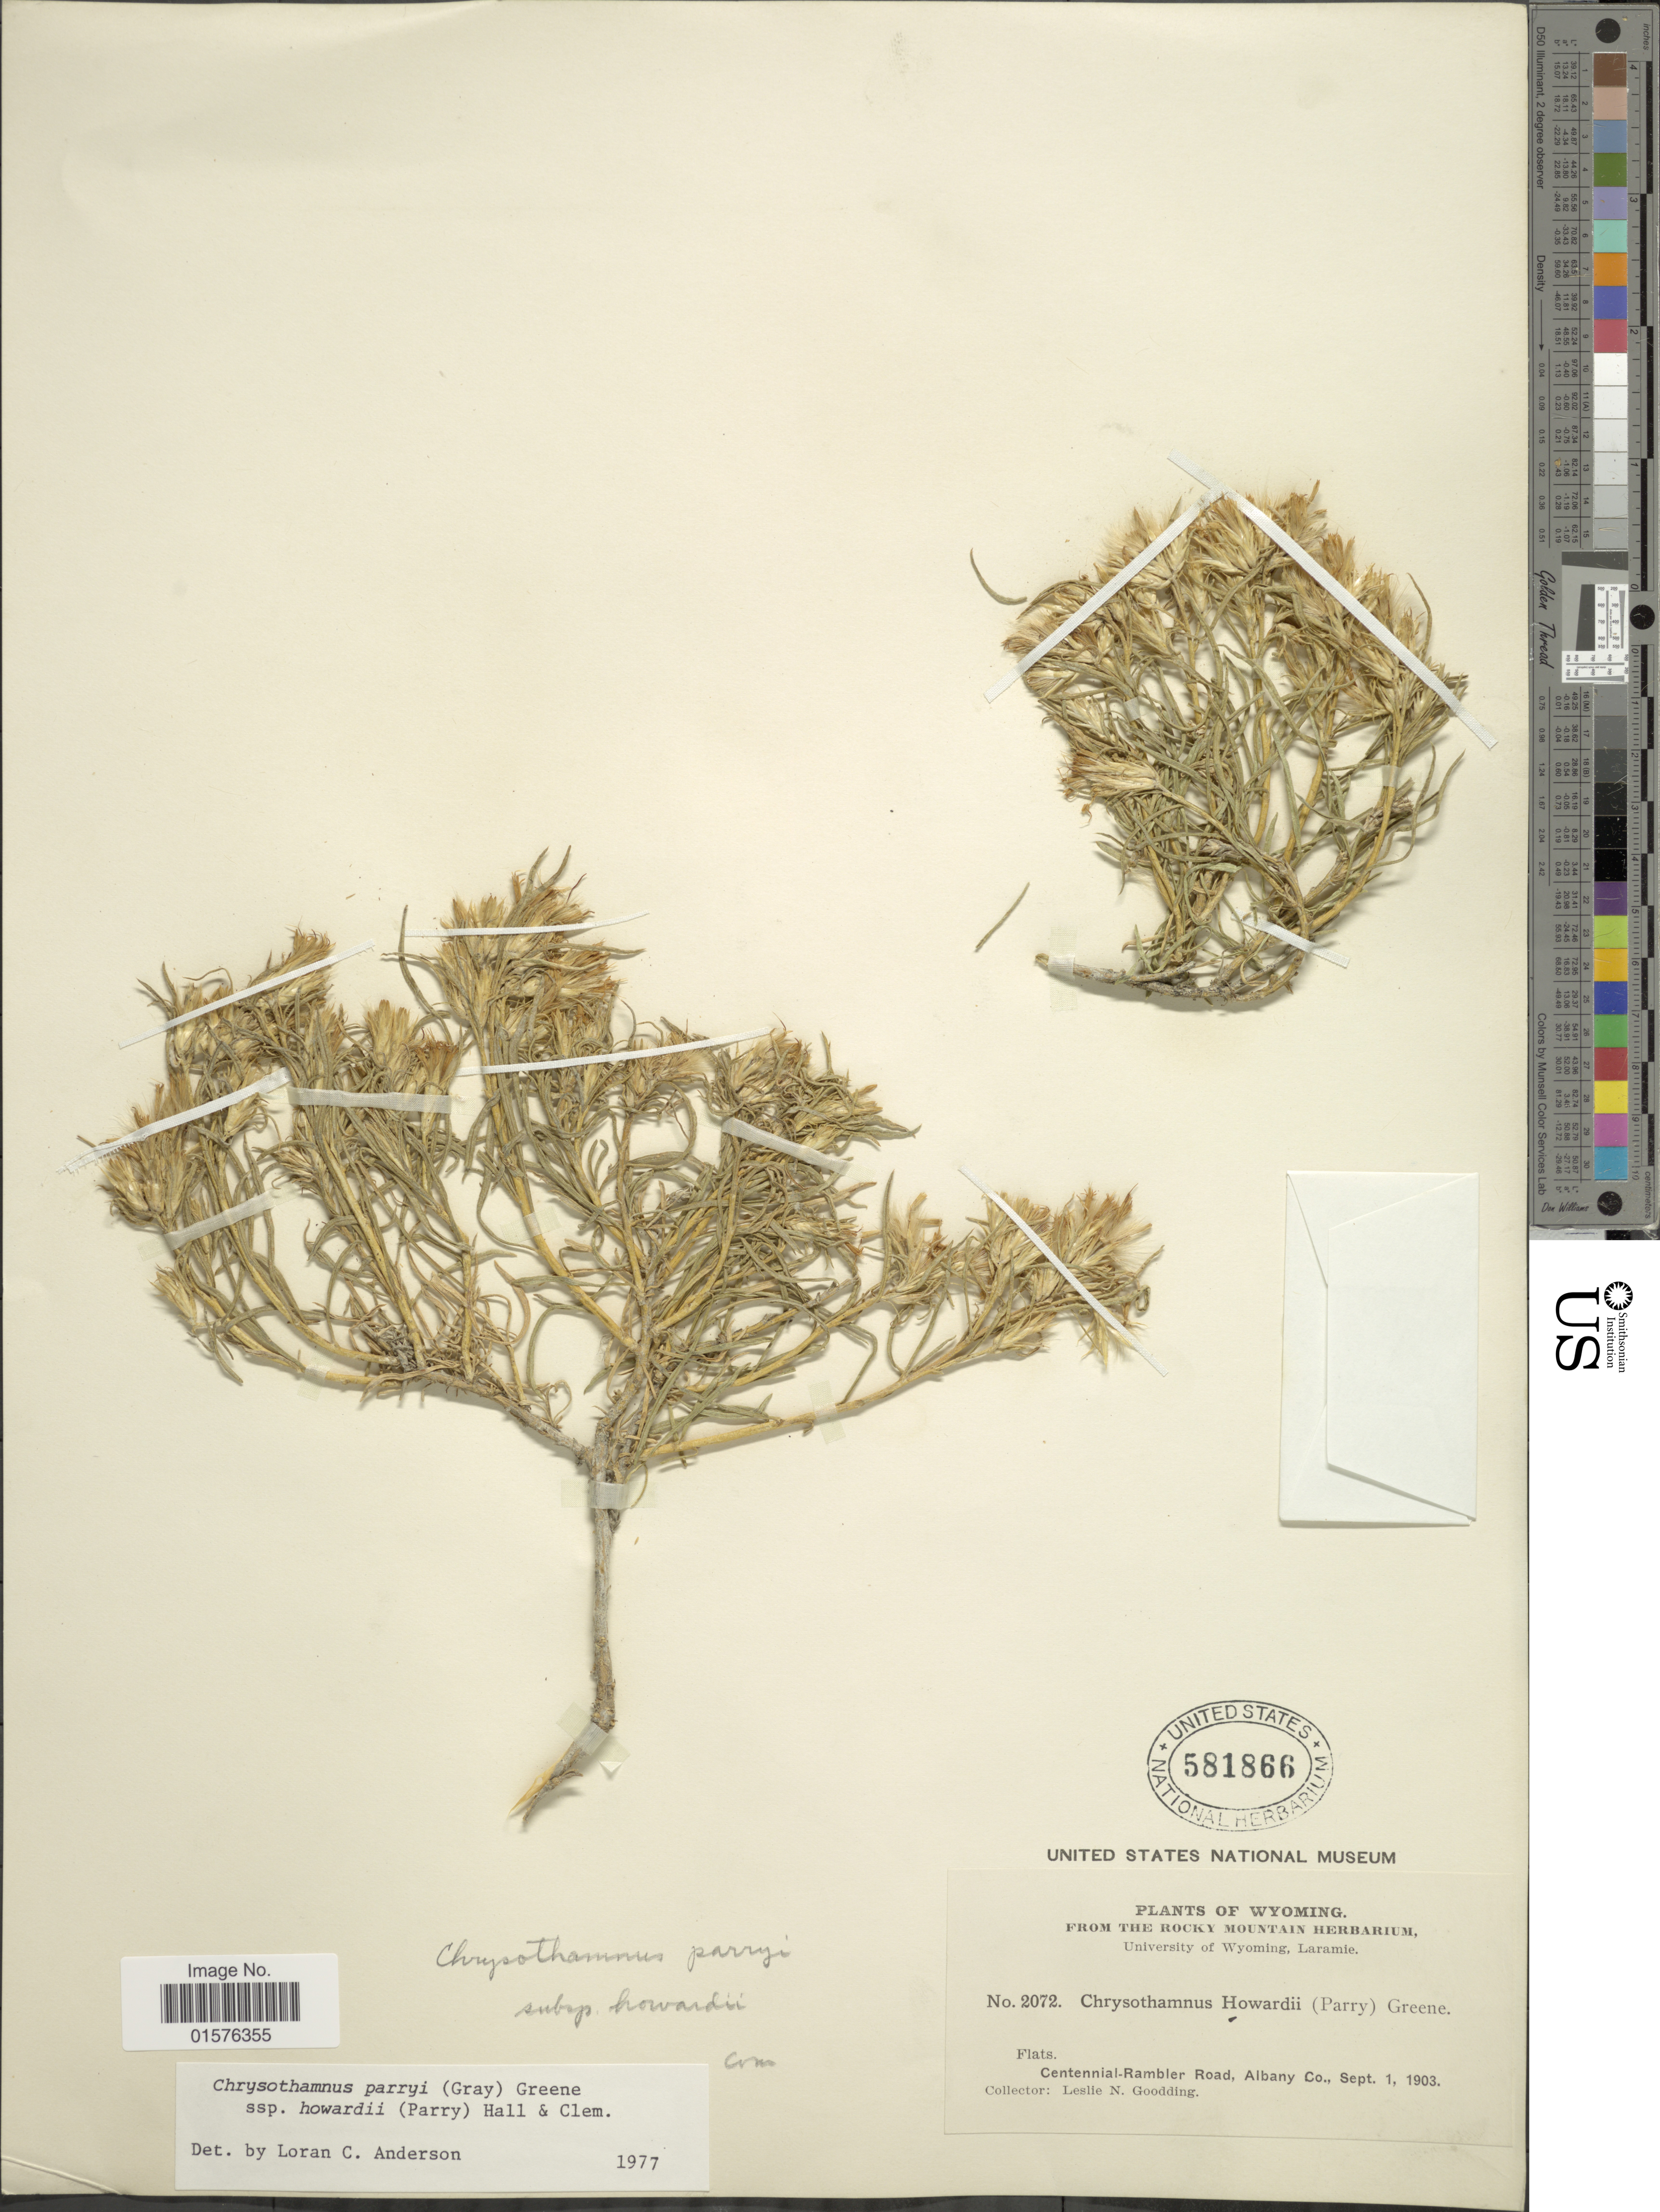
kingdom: Plantae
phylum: Tracheophyta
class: Magnoliopsida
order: Asterales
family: Asteraceae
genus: Ericameria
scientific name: Ericameria parryi var. howardii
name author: (A. Gray) G.L. Nesom & G.I. Baird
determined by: Urbatsch, Lowell E., Curator (LSU), Louisiana State University (UNITED STATES)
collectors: L. Godding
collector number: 2072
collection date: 1903-09-01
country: United States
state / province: Wyoming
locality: Centennial-Rambler Road, Albany Co.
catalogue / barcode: US 581866